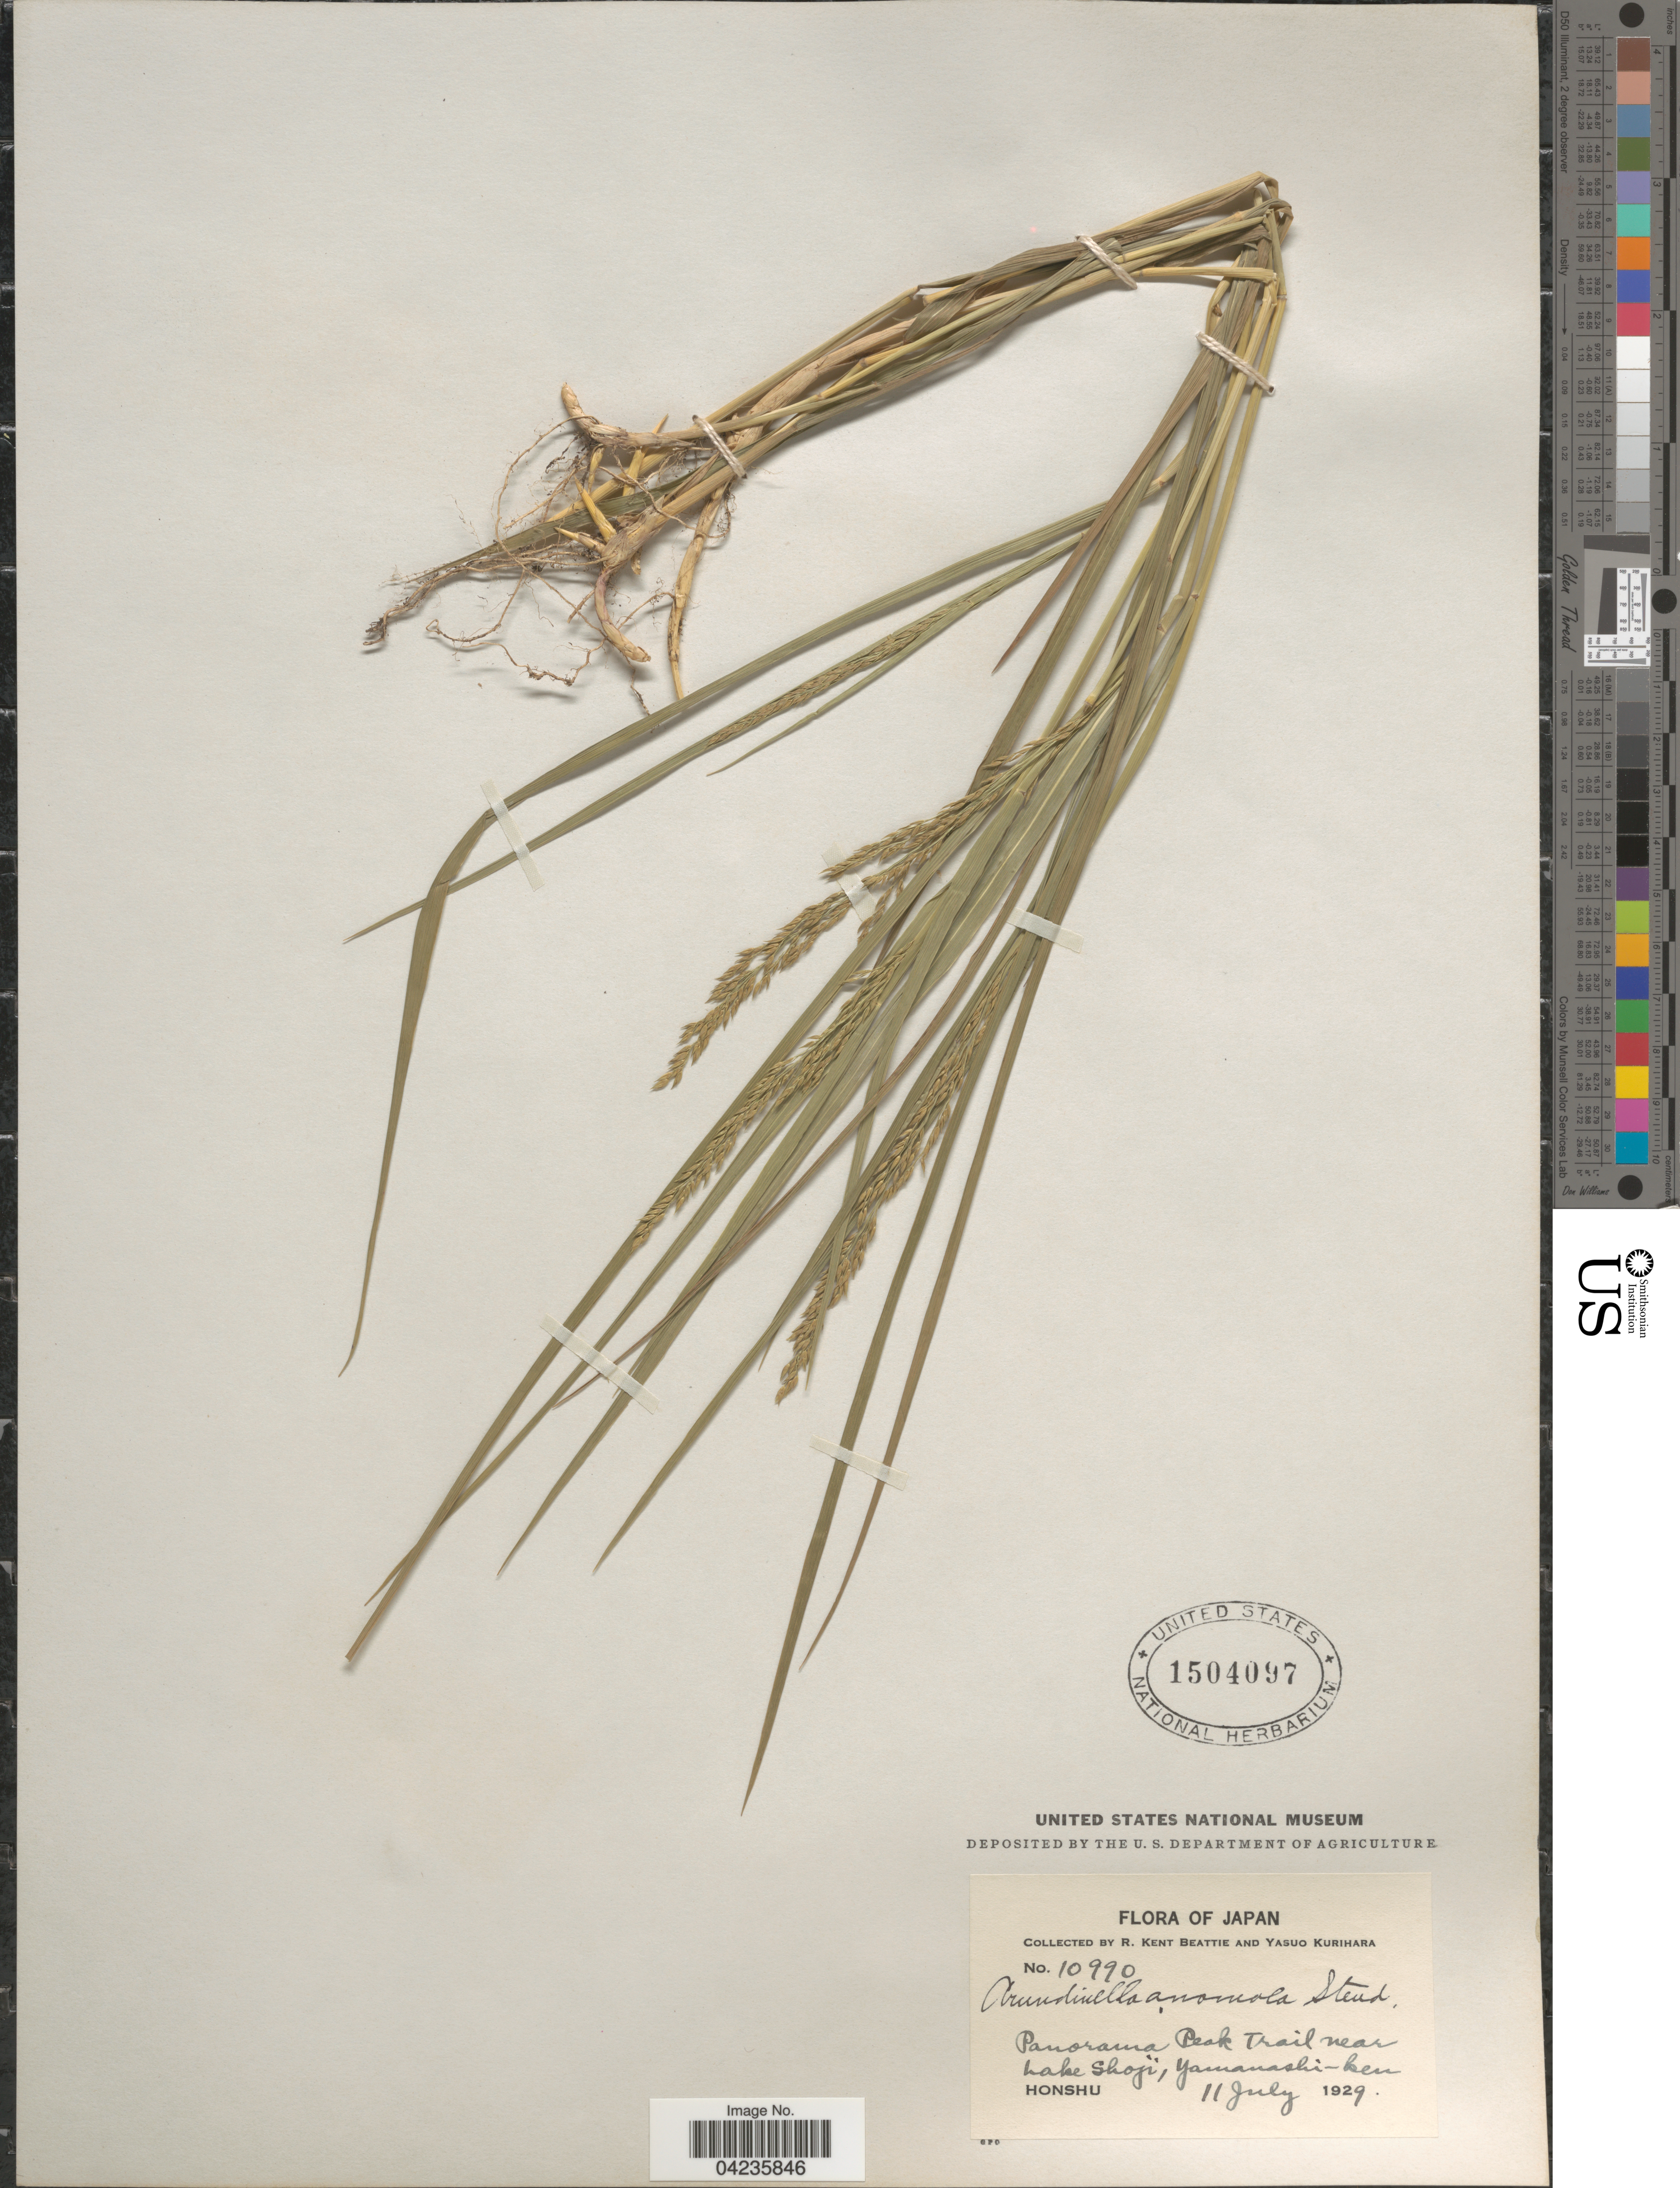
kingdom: Plantae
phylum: Tracheophyta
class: Liliopsida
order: Poales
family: Poaceae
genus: Arundinella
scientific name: Arundinella hirta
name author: (Thunb.) Tanaka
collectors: R. K. Beattie & Y. Kurihara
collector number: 10990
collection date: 1929-07-11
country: Japan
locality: Panorama Peak Trail near Lake Shoji, Yamanashi-ken. Honshu.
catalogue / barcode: US 1504097